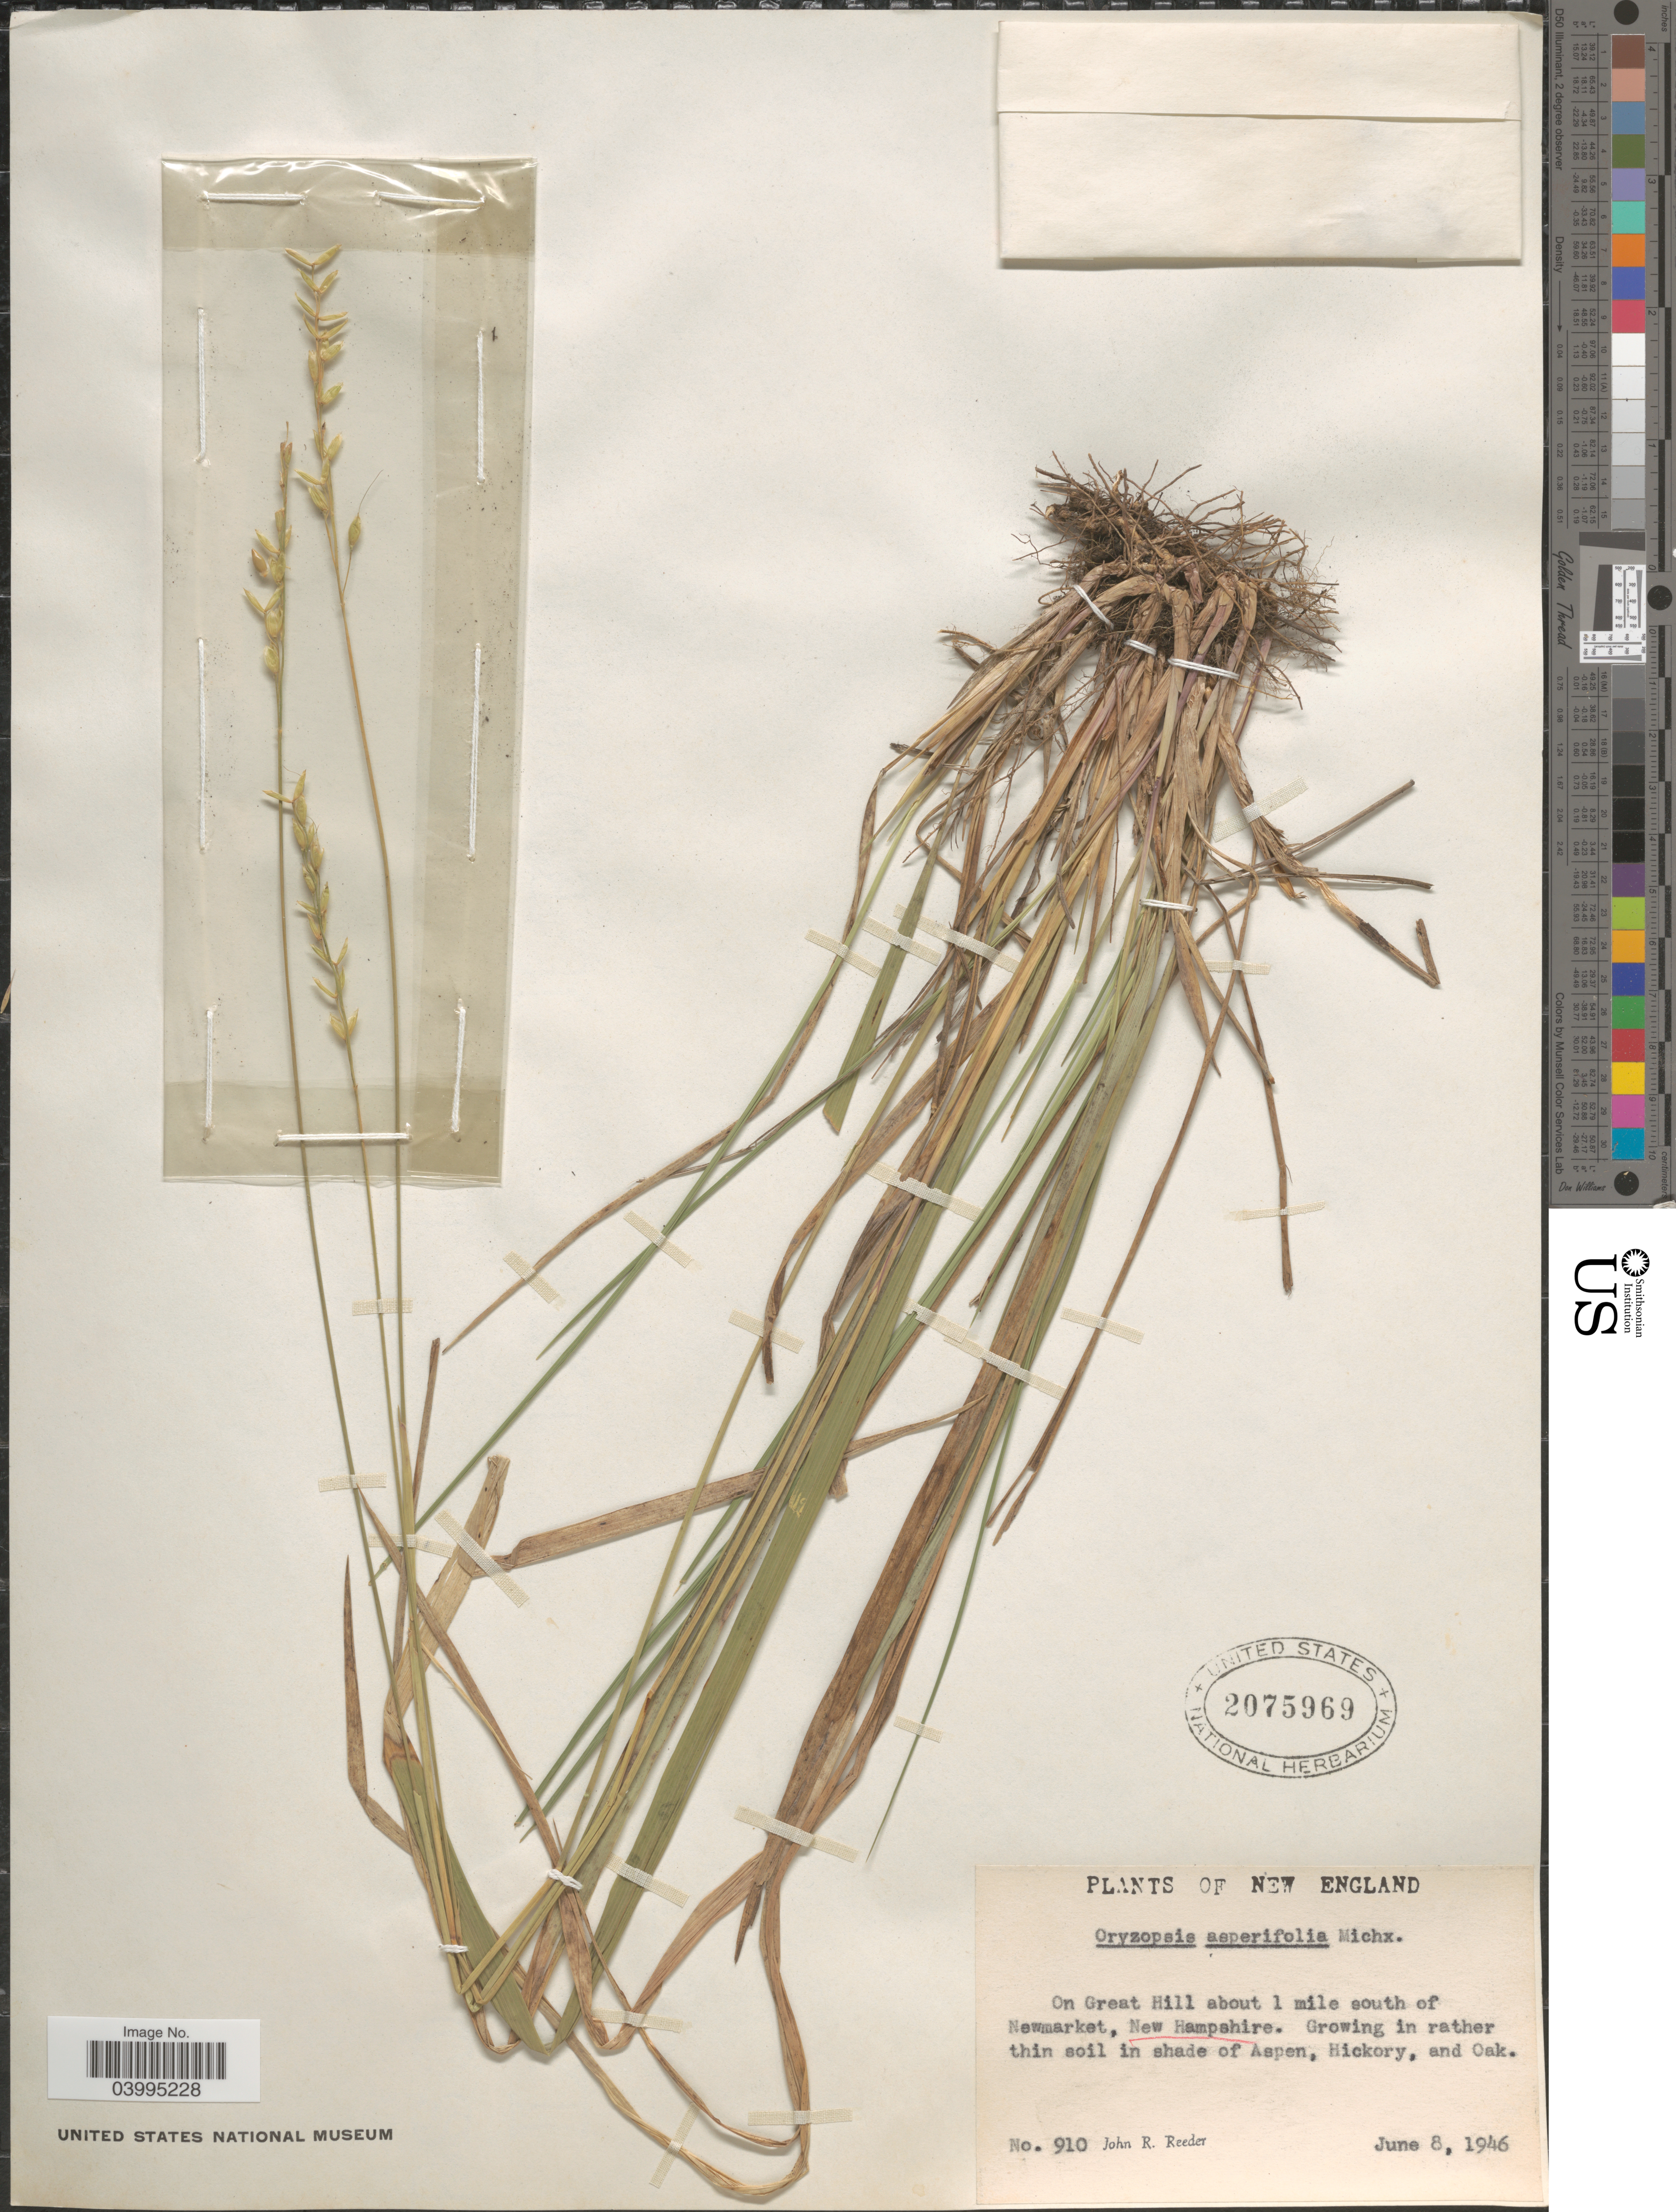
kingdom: Plantae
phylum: Tracheophyta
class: Liliopsida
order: Poales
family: Poaceae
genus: Oryzopsis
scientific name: Oryzopsis asperifolia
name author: Michx.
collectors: J. R. Reeder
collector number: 910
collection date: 1946-06-08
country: United States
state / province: New Hampshire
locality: New England. On Great Hill about 1 mile south of Newmarket. Growing in rather thin soil in shade of Aspen, Hickory, and Oak.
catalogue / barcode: US 2075969